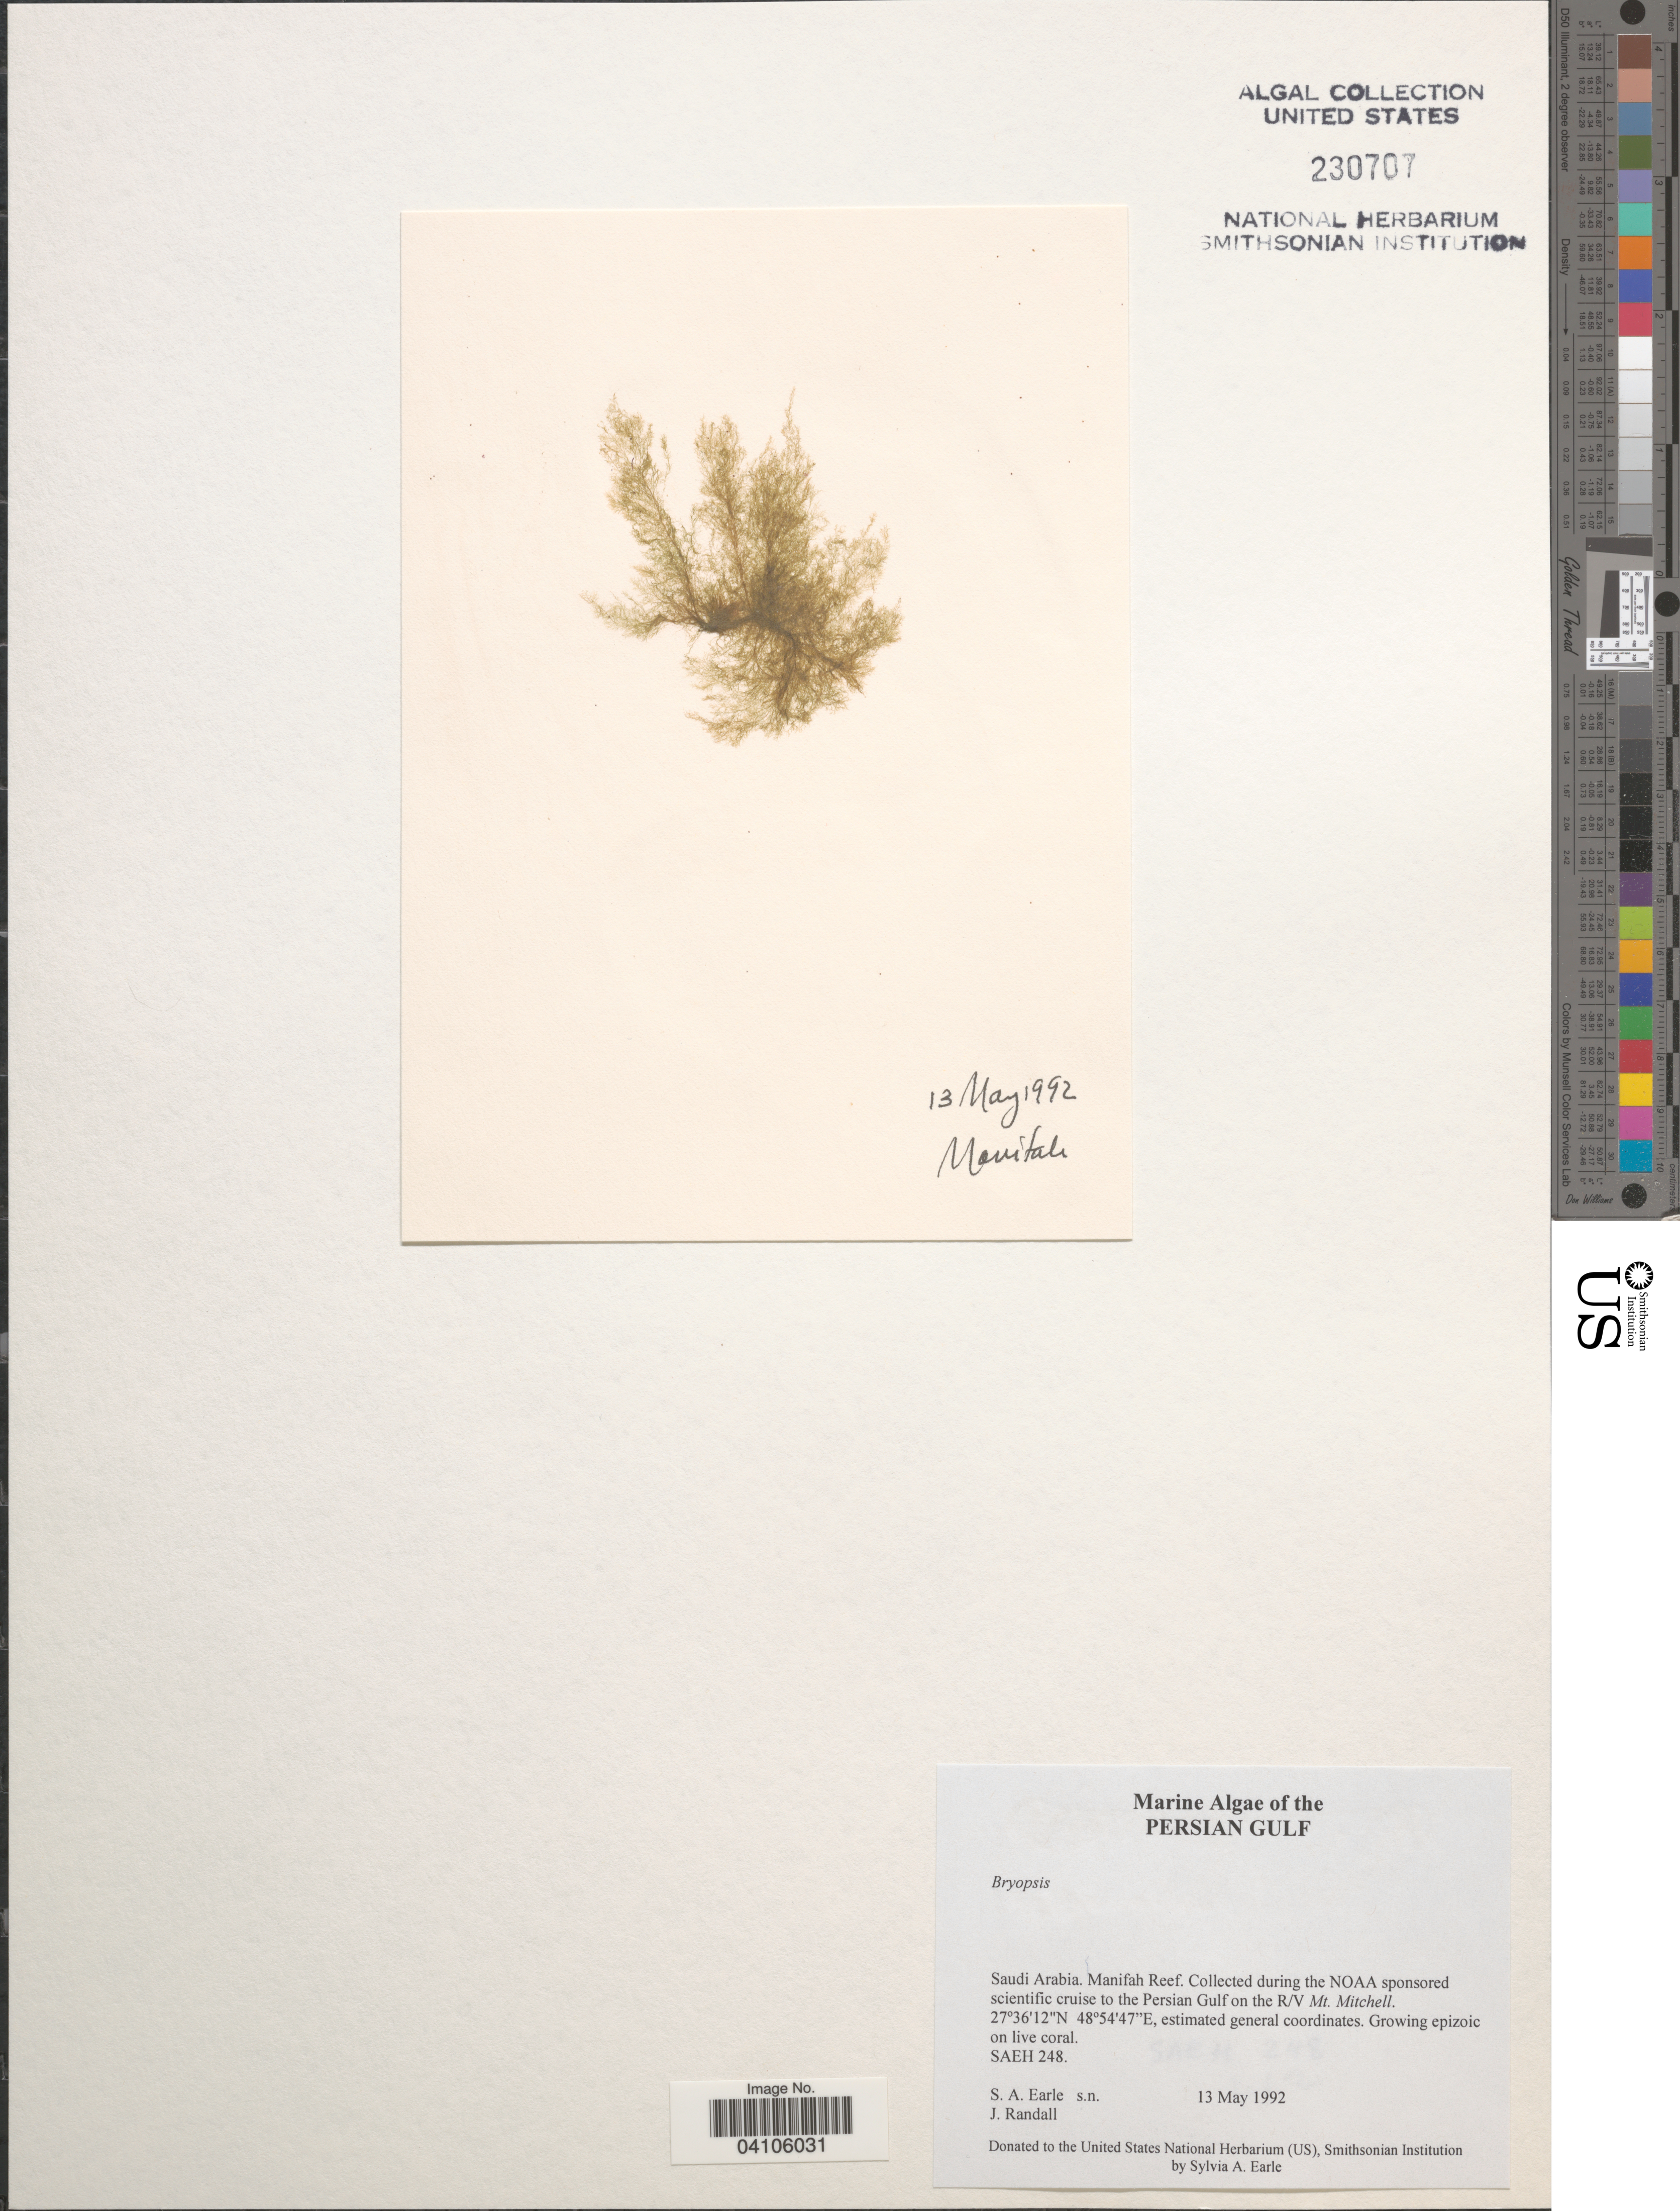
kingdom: Plantae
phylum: Chlorophyta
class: Ulvophyceae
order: Bryopsidales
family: Bryopsidaceae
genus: Bryopsis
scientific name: Bryopsis sp.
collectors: S. A. Earle & J. Randall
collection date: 1992-05-13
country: Saudi Arabia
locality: Persian Gulf. Manifah Reef. The NOAA sponsored scientific cruise to the Persian Gulf on the R/V Mt. Mitchell.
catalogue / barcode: US 230707